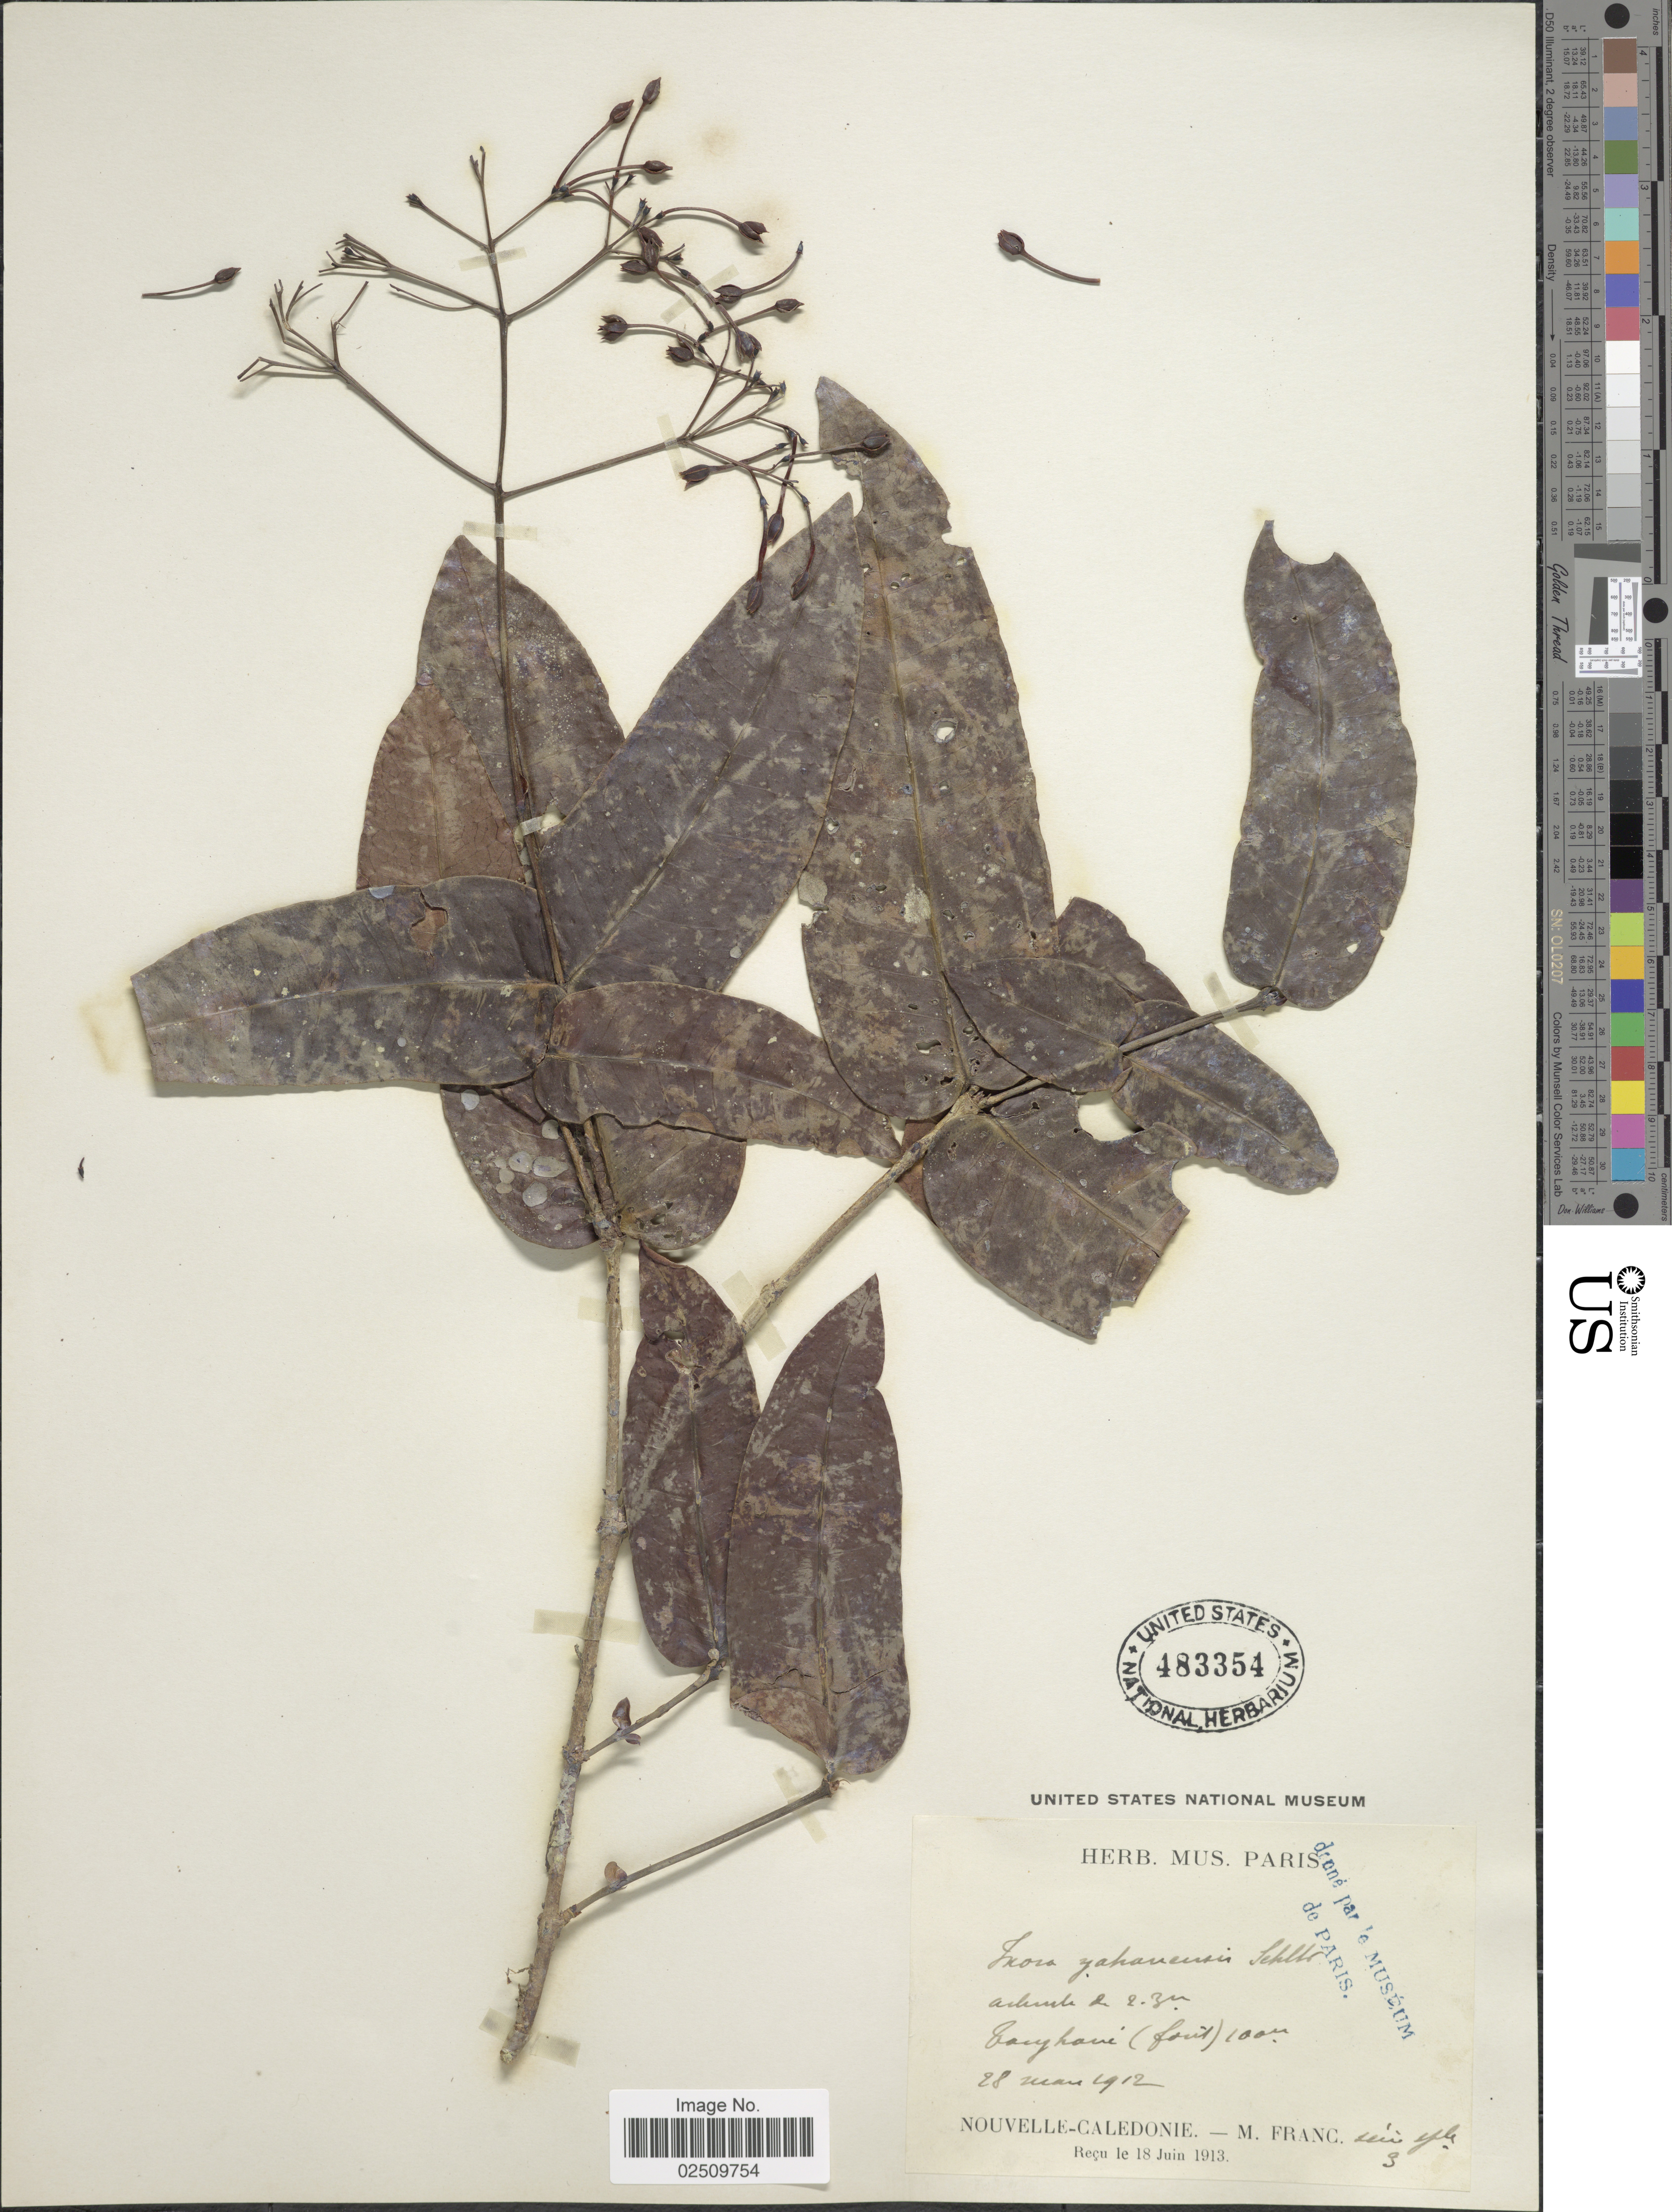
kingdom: Plantae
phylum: Tracheophyta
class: Magnoliopsida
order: Gentianales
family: Rubiaceae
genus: Ixora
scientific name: Ixora yaouhensis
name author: Schltr.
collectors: M. Franc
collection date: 1912-03-28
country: New Caledonia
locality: [illegible text] (forêt)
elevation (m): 100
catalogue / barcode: US 483354